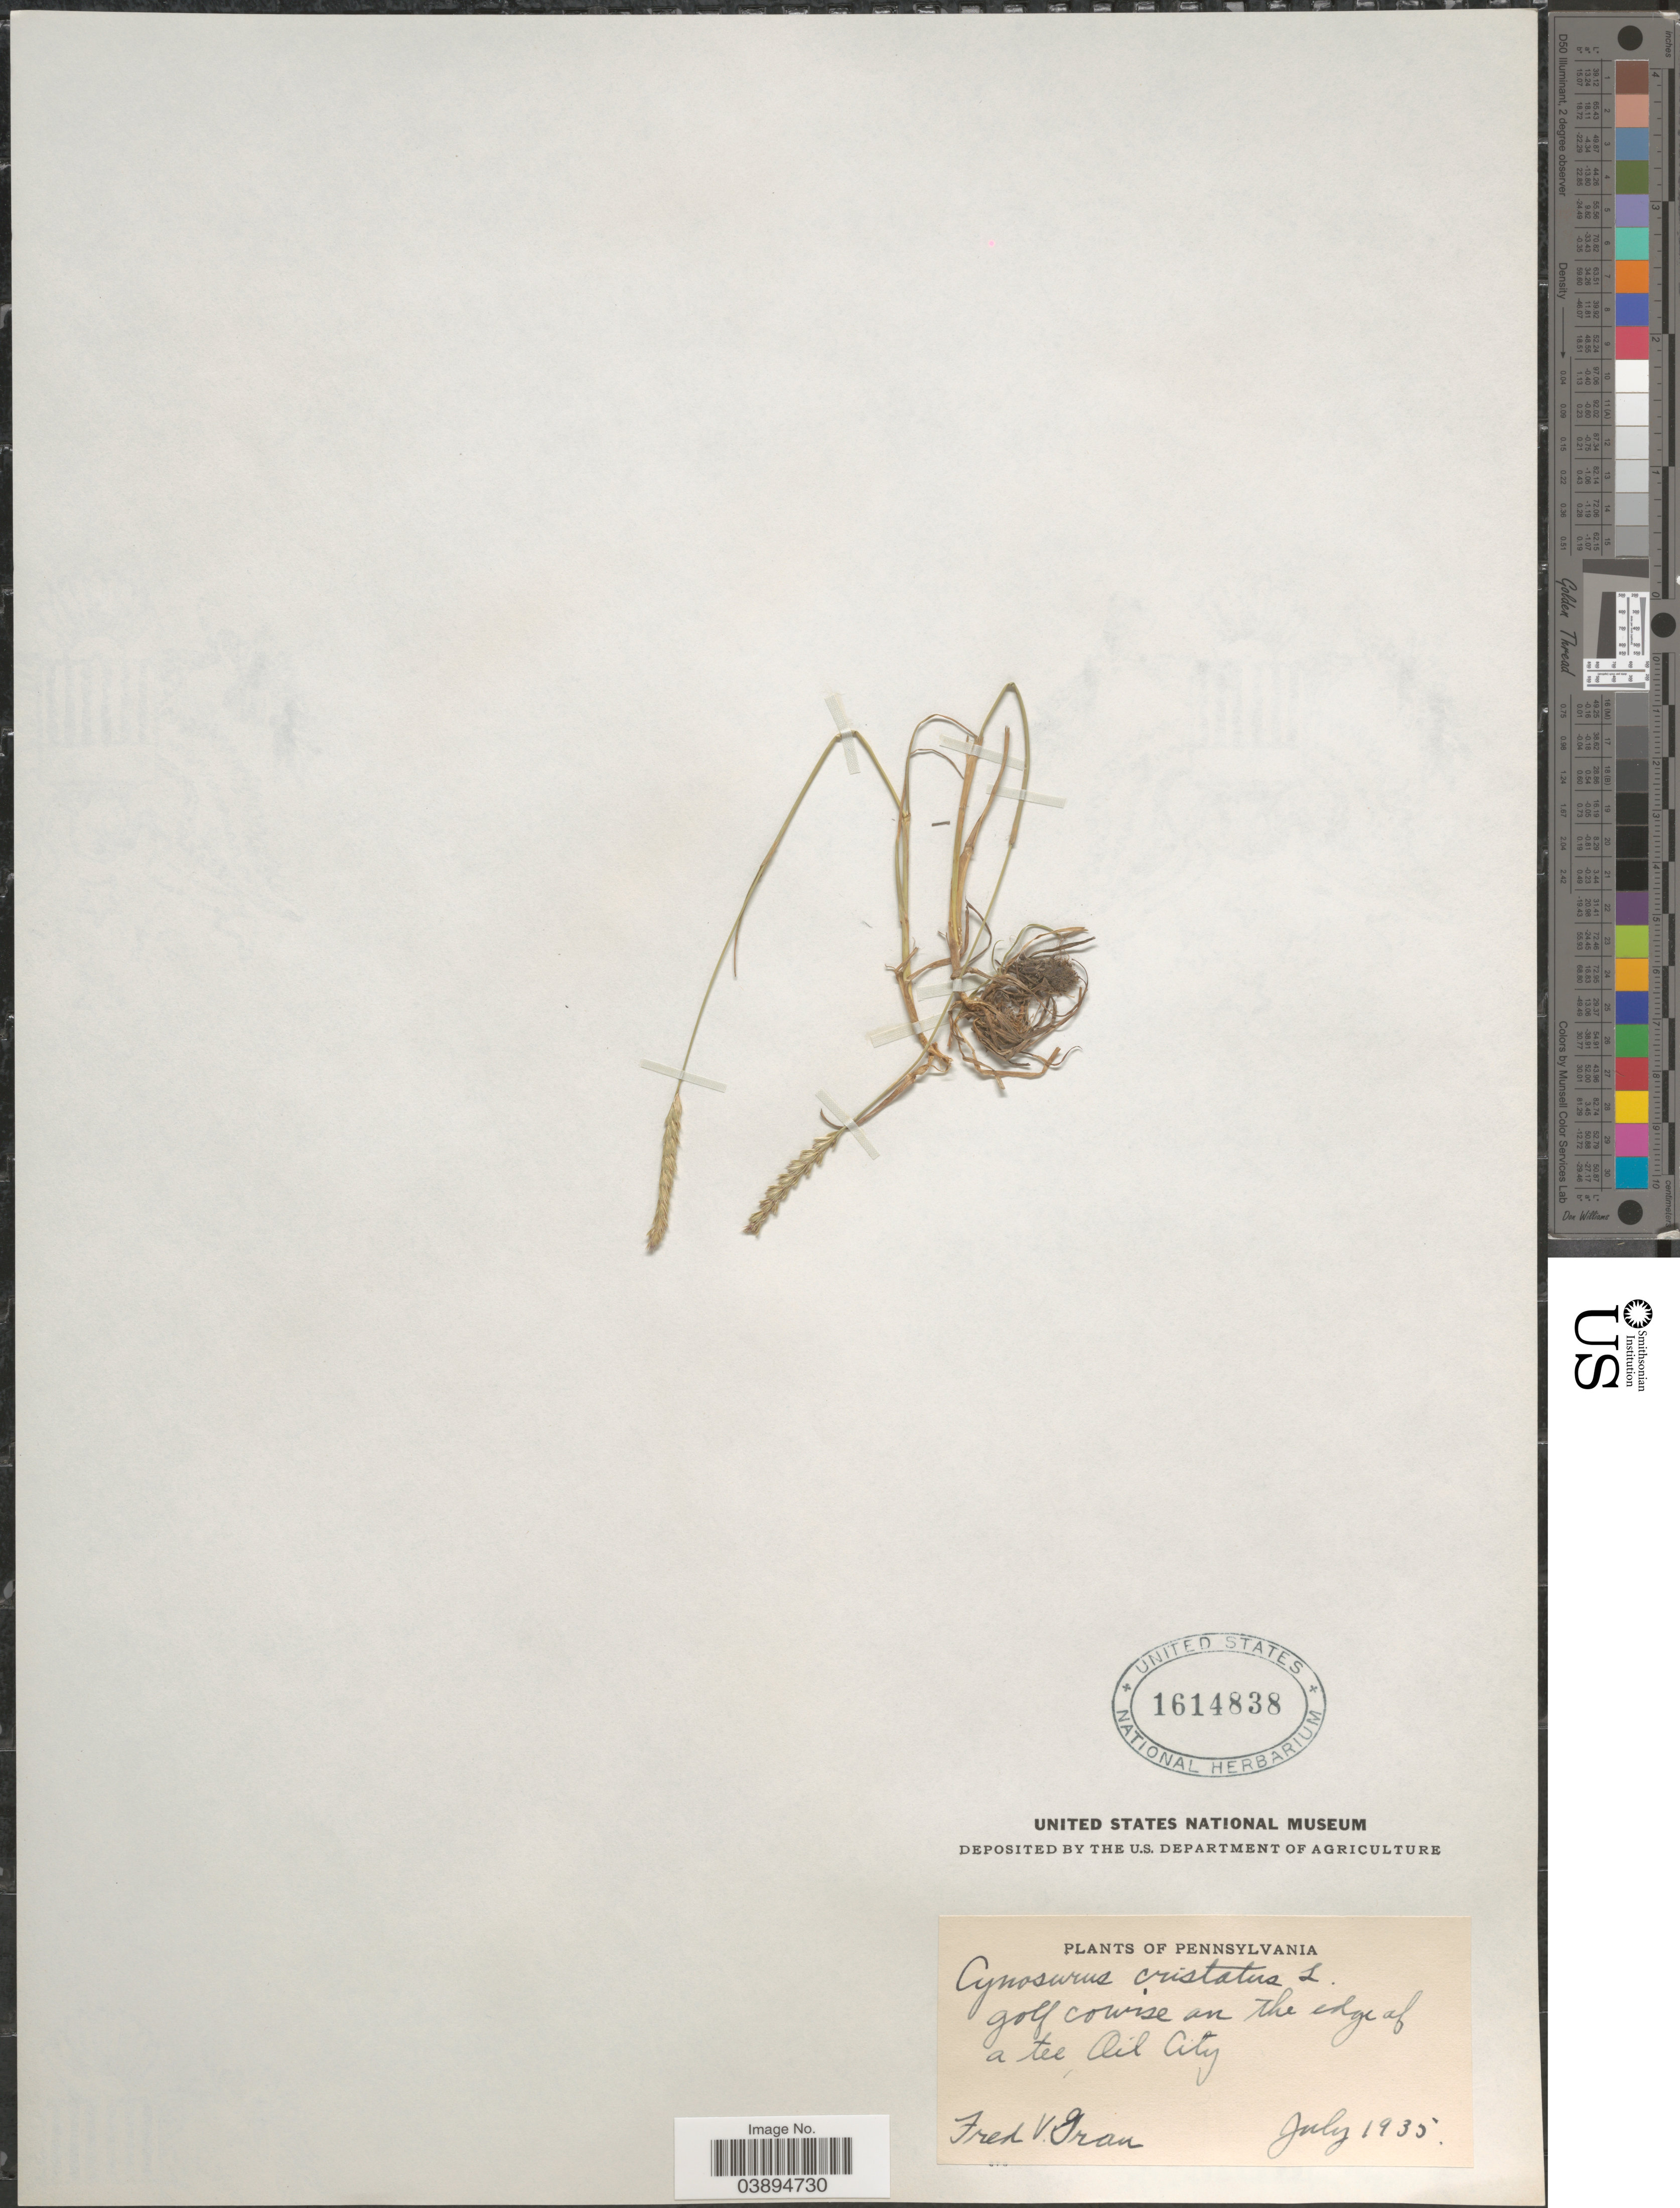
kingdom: Plantae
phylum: Tracheophyta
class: Liliopsida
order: Poales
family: Poaceae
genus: Cynosurus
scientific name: Cynosurus cristatus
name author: L.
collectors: F. Gran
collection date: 1935-07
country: United States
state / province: Pennsylvania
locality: Golf course on the edge of a tee Oil City.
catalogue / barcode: US 1614838